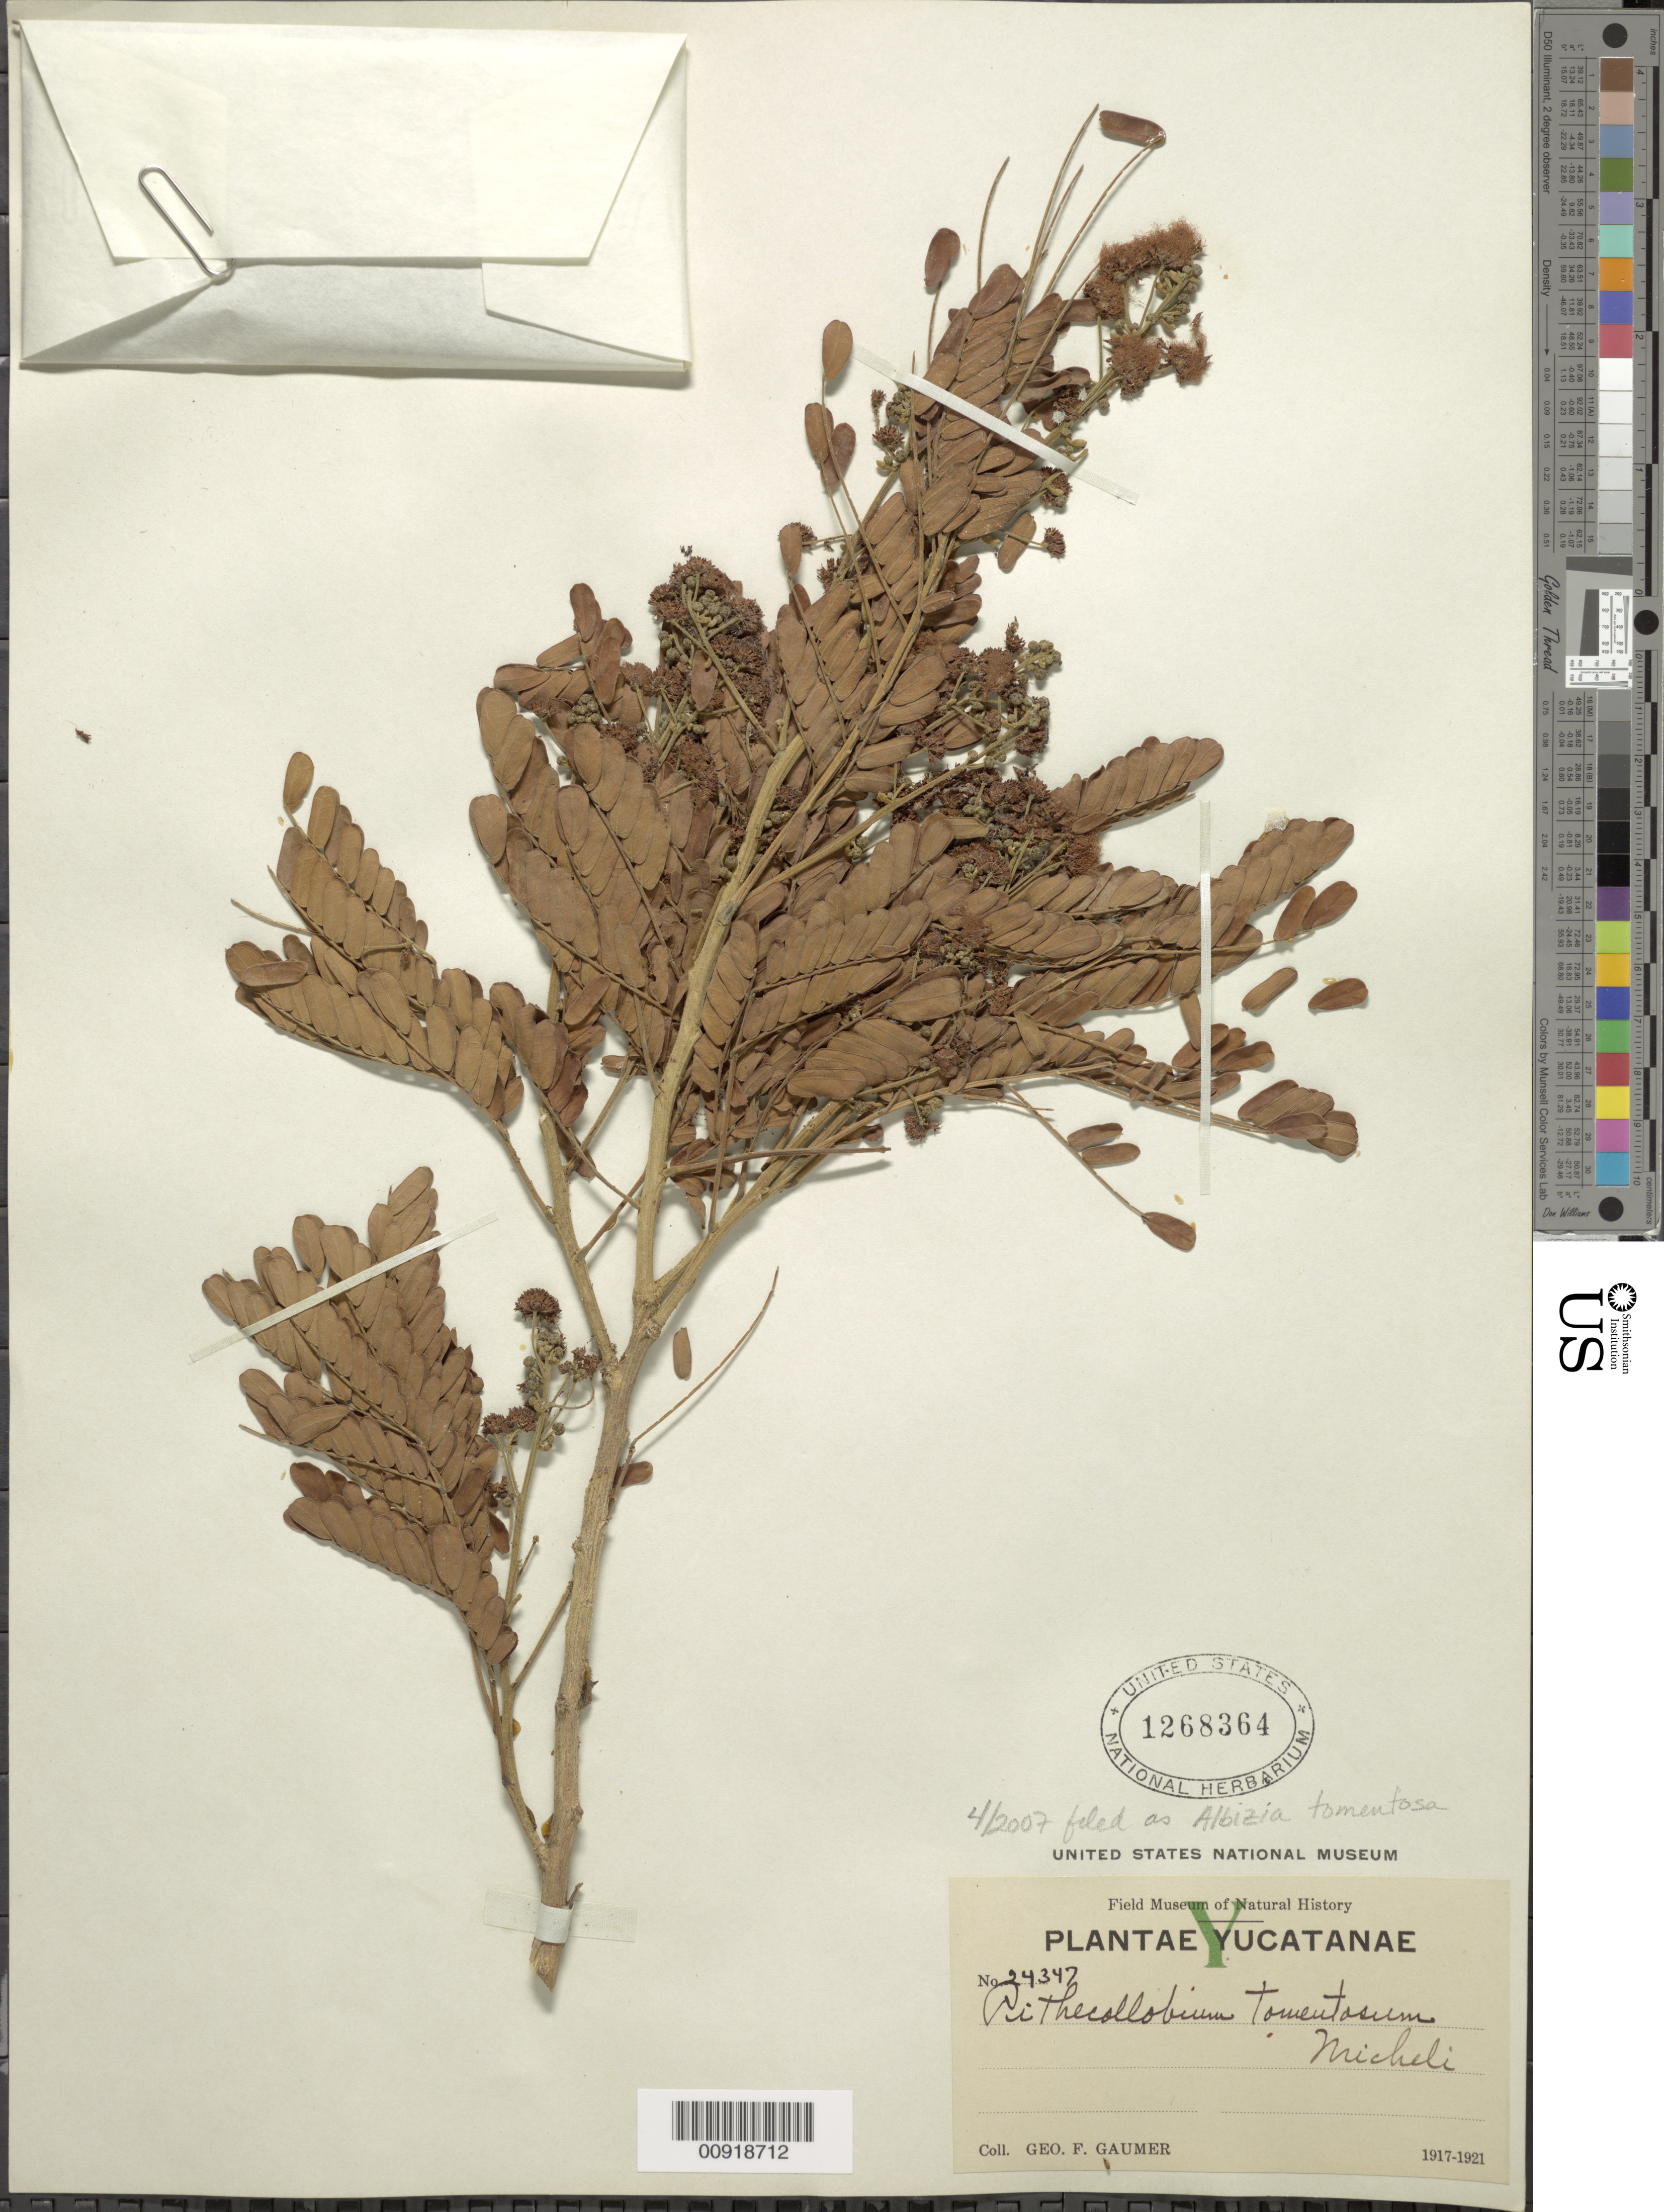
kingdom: Plantae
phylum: Tracheophyta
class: Magnoliopsida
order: Fabales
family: Fabaceae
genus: Pseudalbizzia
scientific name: Pseudalbizzia tomentosa var. tomentosa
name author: (Micheli) Koenen & Duno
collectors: G. F. Gaumer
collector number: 24347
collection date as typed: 1917 to -- --- 1921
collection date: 1917/1921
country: Mexico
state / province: Yucatán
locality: Yucatán.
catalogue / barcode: US 1268364